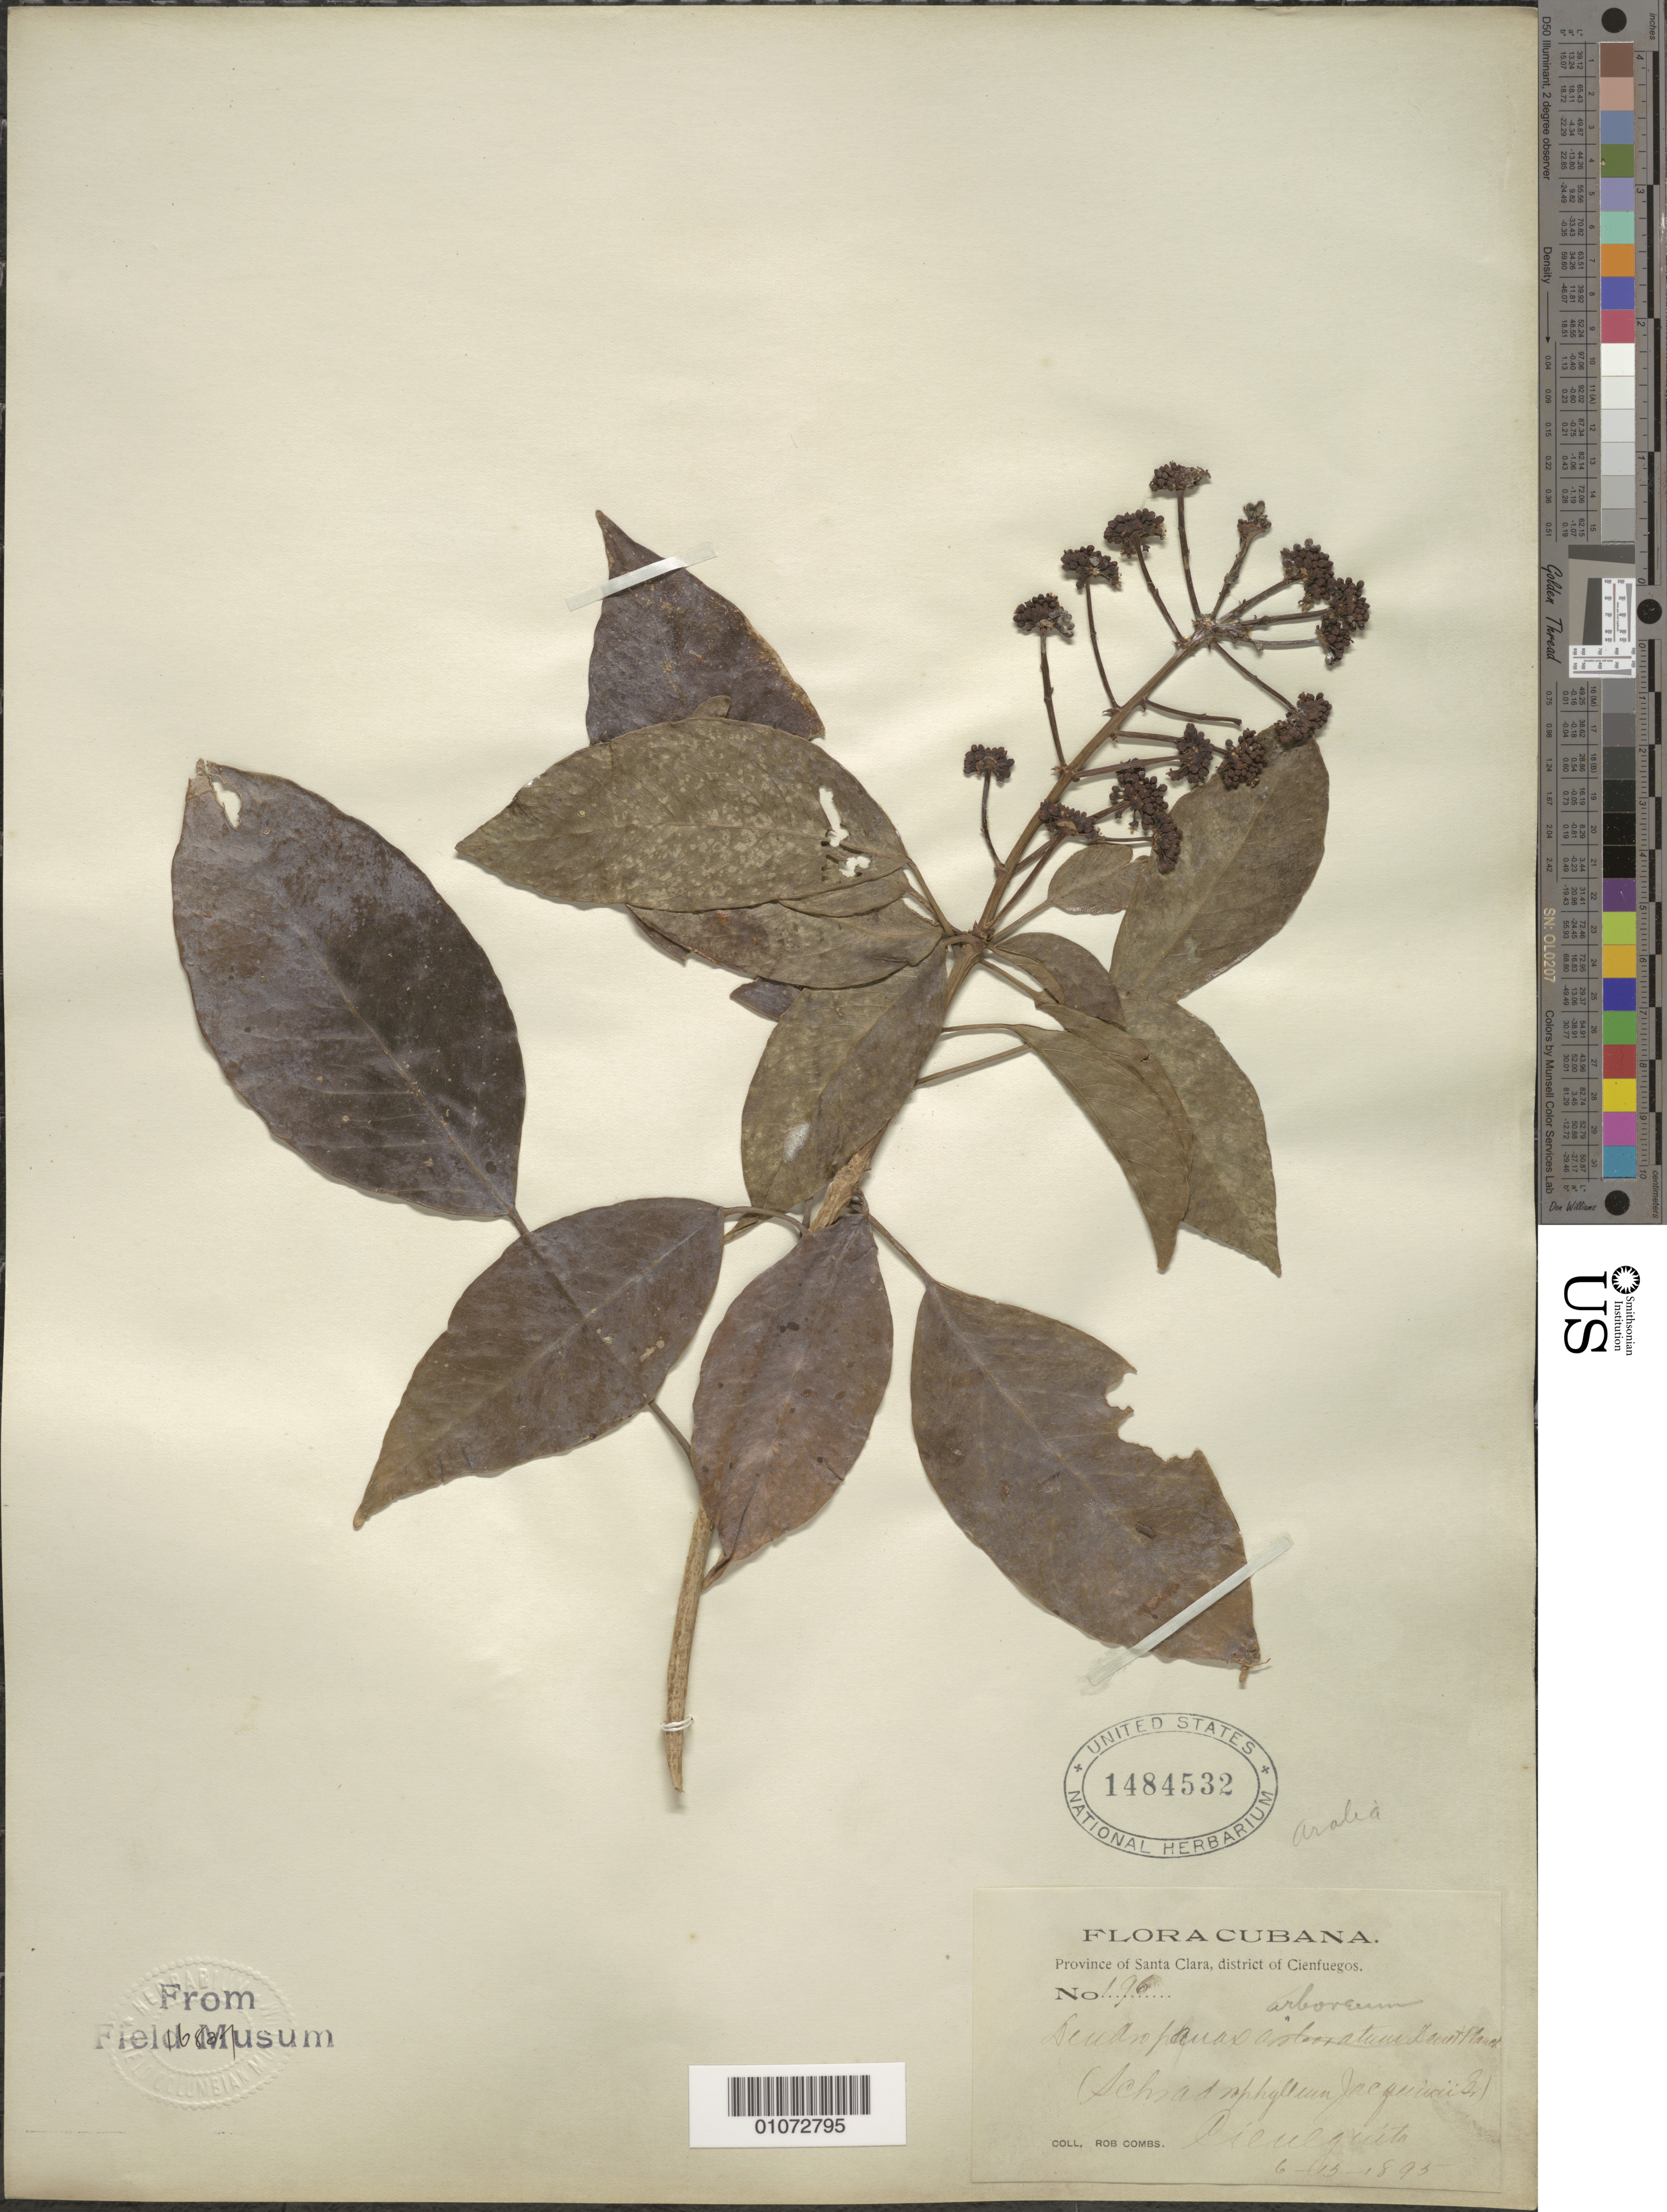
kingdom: Plantae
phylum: Tracheophyta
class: Magnoliopsida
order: Apiales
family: Araliaceae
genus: Dendropanax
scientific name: Dendropanax arboreus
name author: (L.) Decne. & Planch.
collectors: R. Combs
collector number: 196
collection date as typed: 13 Jun 1895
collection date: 1895-06-13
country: Cuba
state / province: Villa Clara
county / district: Santa Clara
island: Cuba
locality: Cieulguita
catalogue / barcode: US 1484532